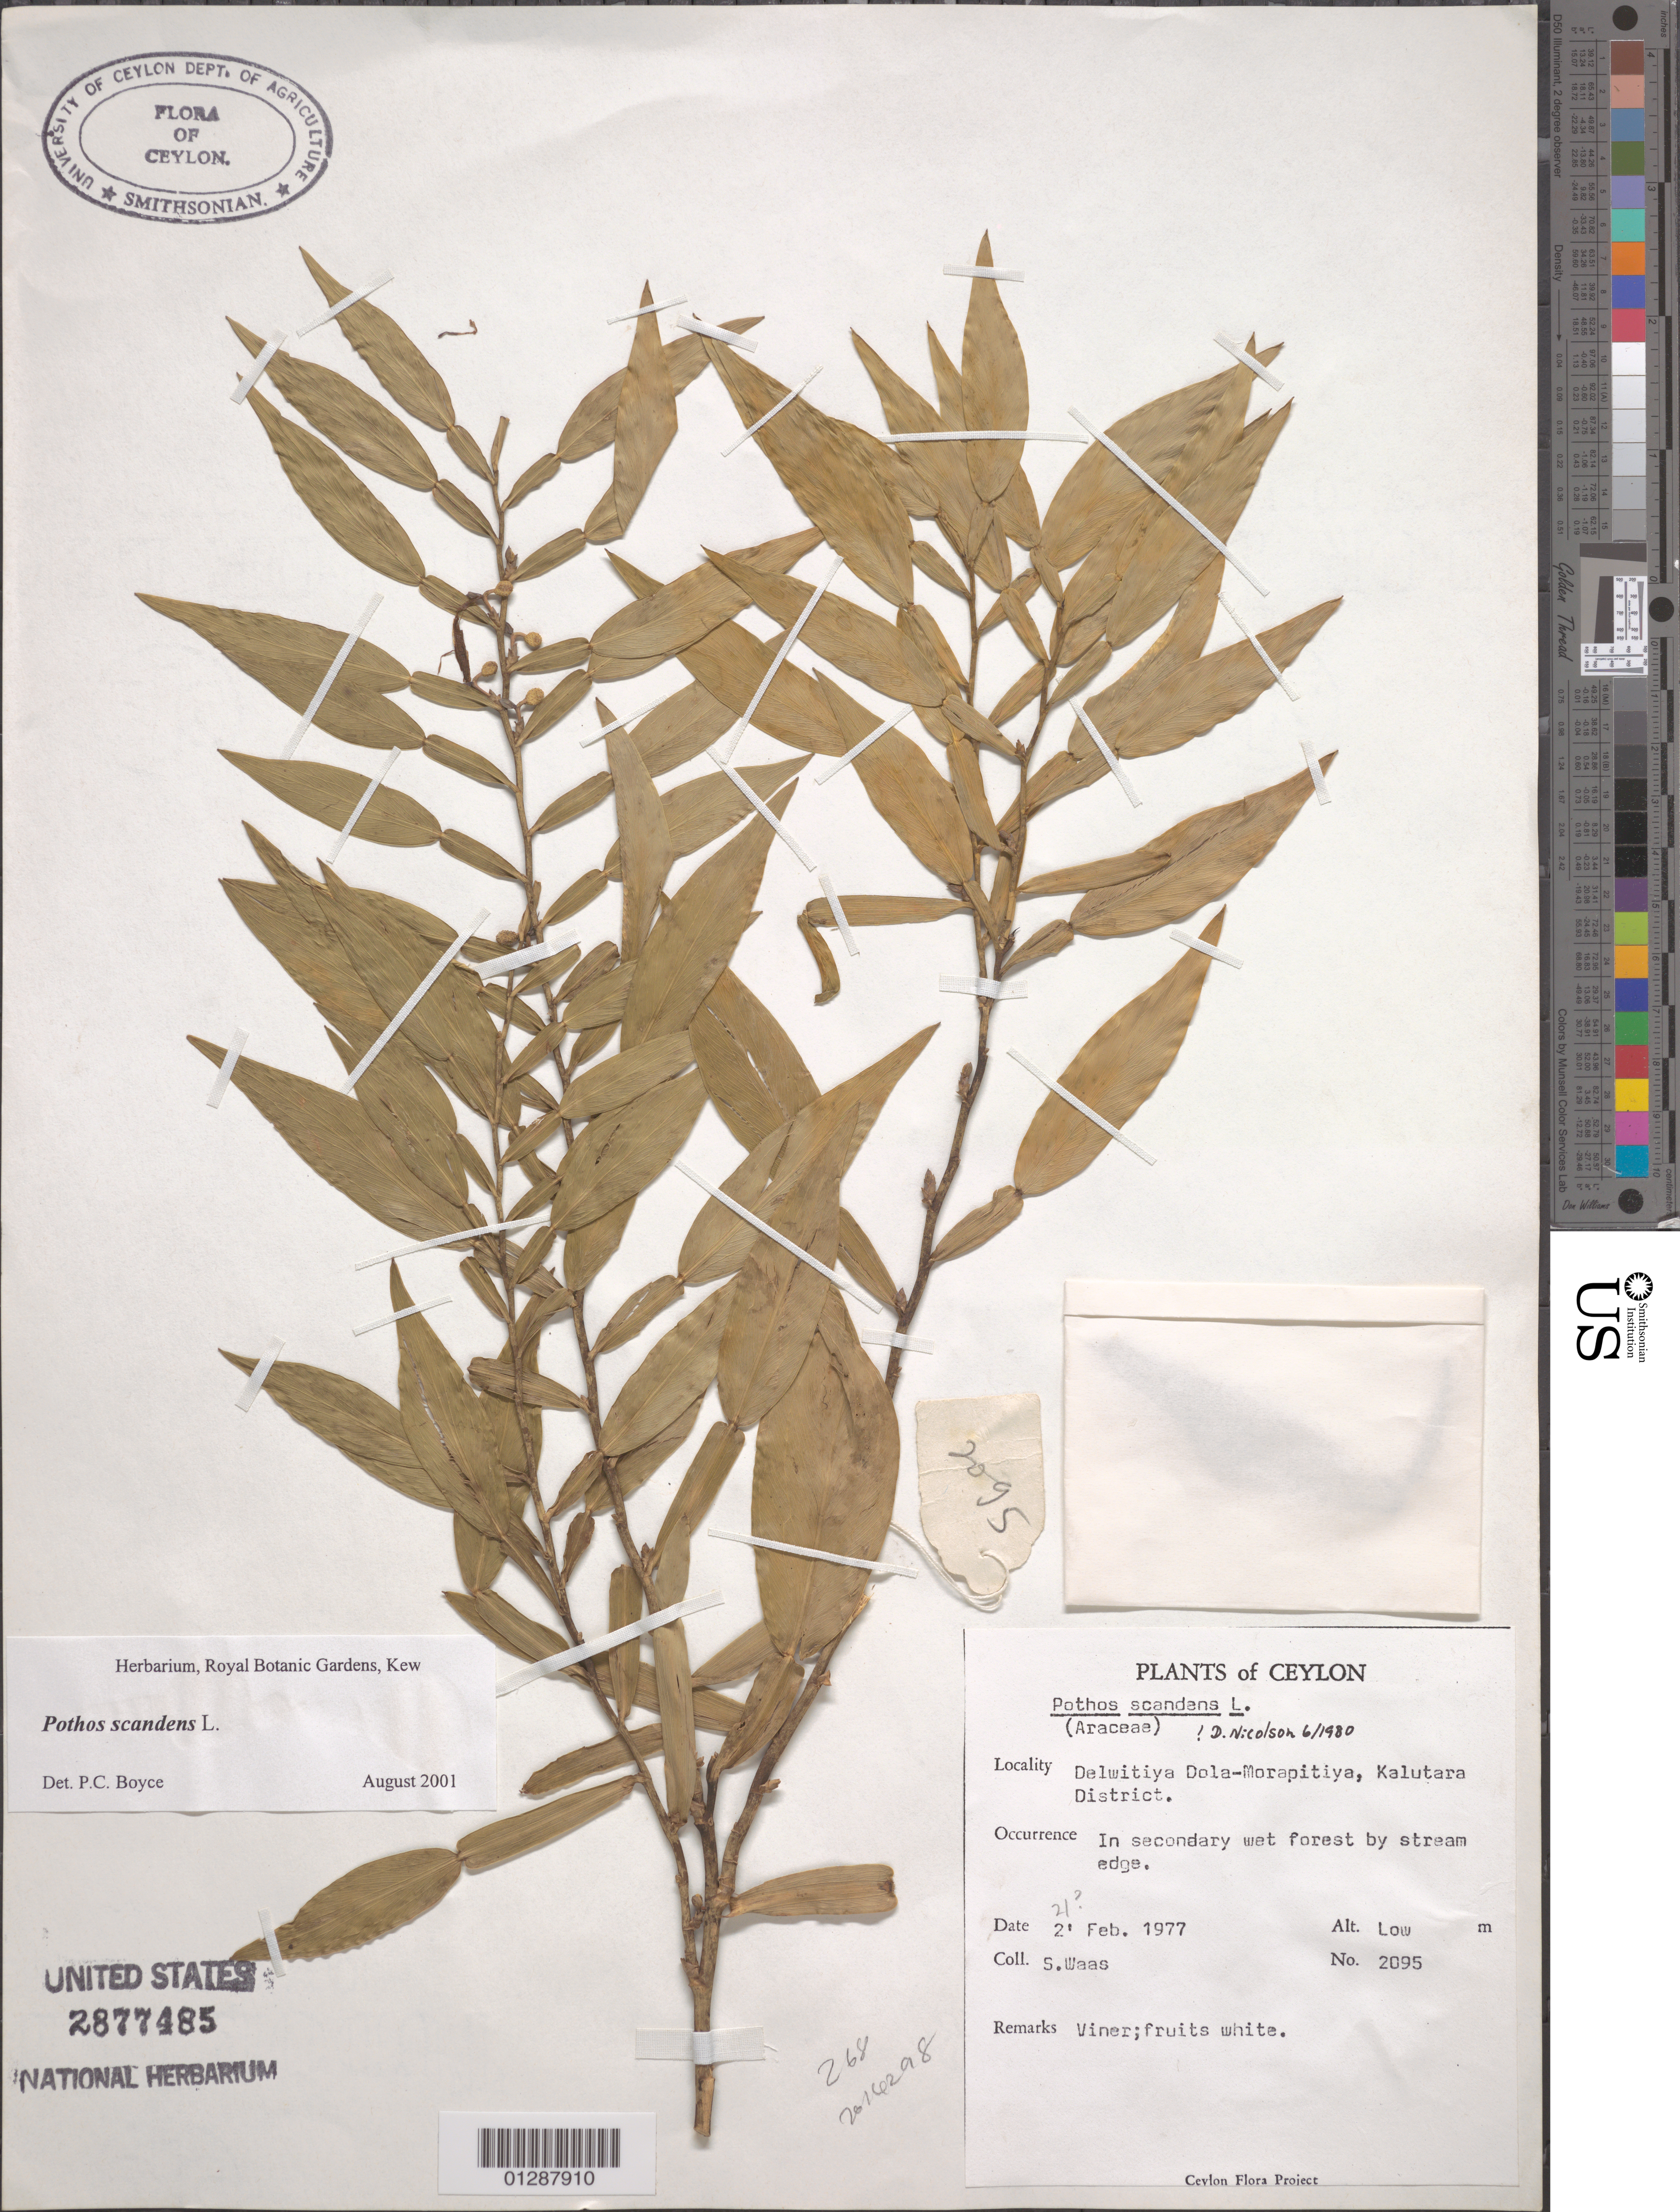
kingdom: Plantae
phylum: Tracheophyta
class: Liliopsida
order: Alismatales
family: Araceae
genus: Pothos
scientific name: Pothos scandens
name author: L.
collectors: S. Waas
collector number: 2095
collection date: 1977-02-02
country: Sri Lanka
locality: Ceylon. Delwitiya Dola-Morapitiya, Kalutara District.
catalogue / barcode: US 2877485